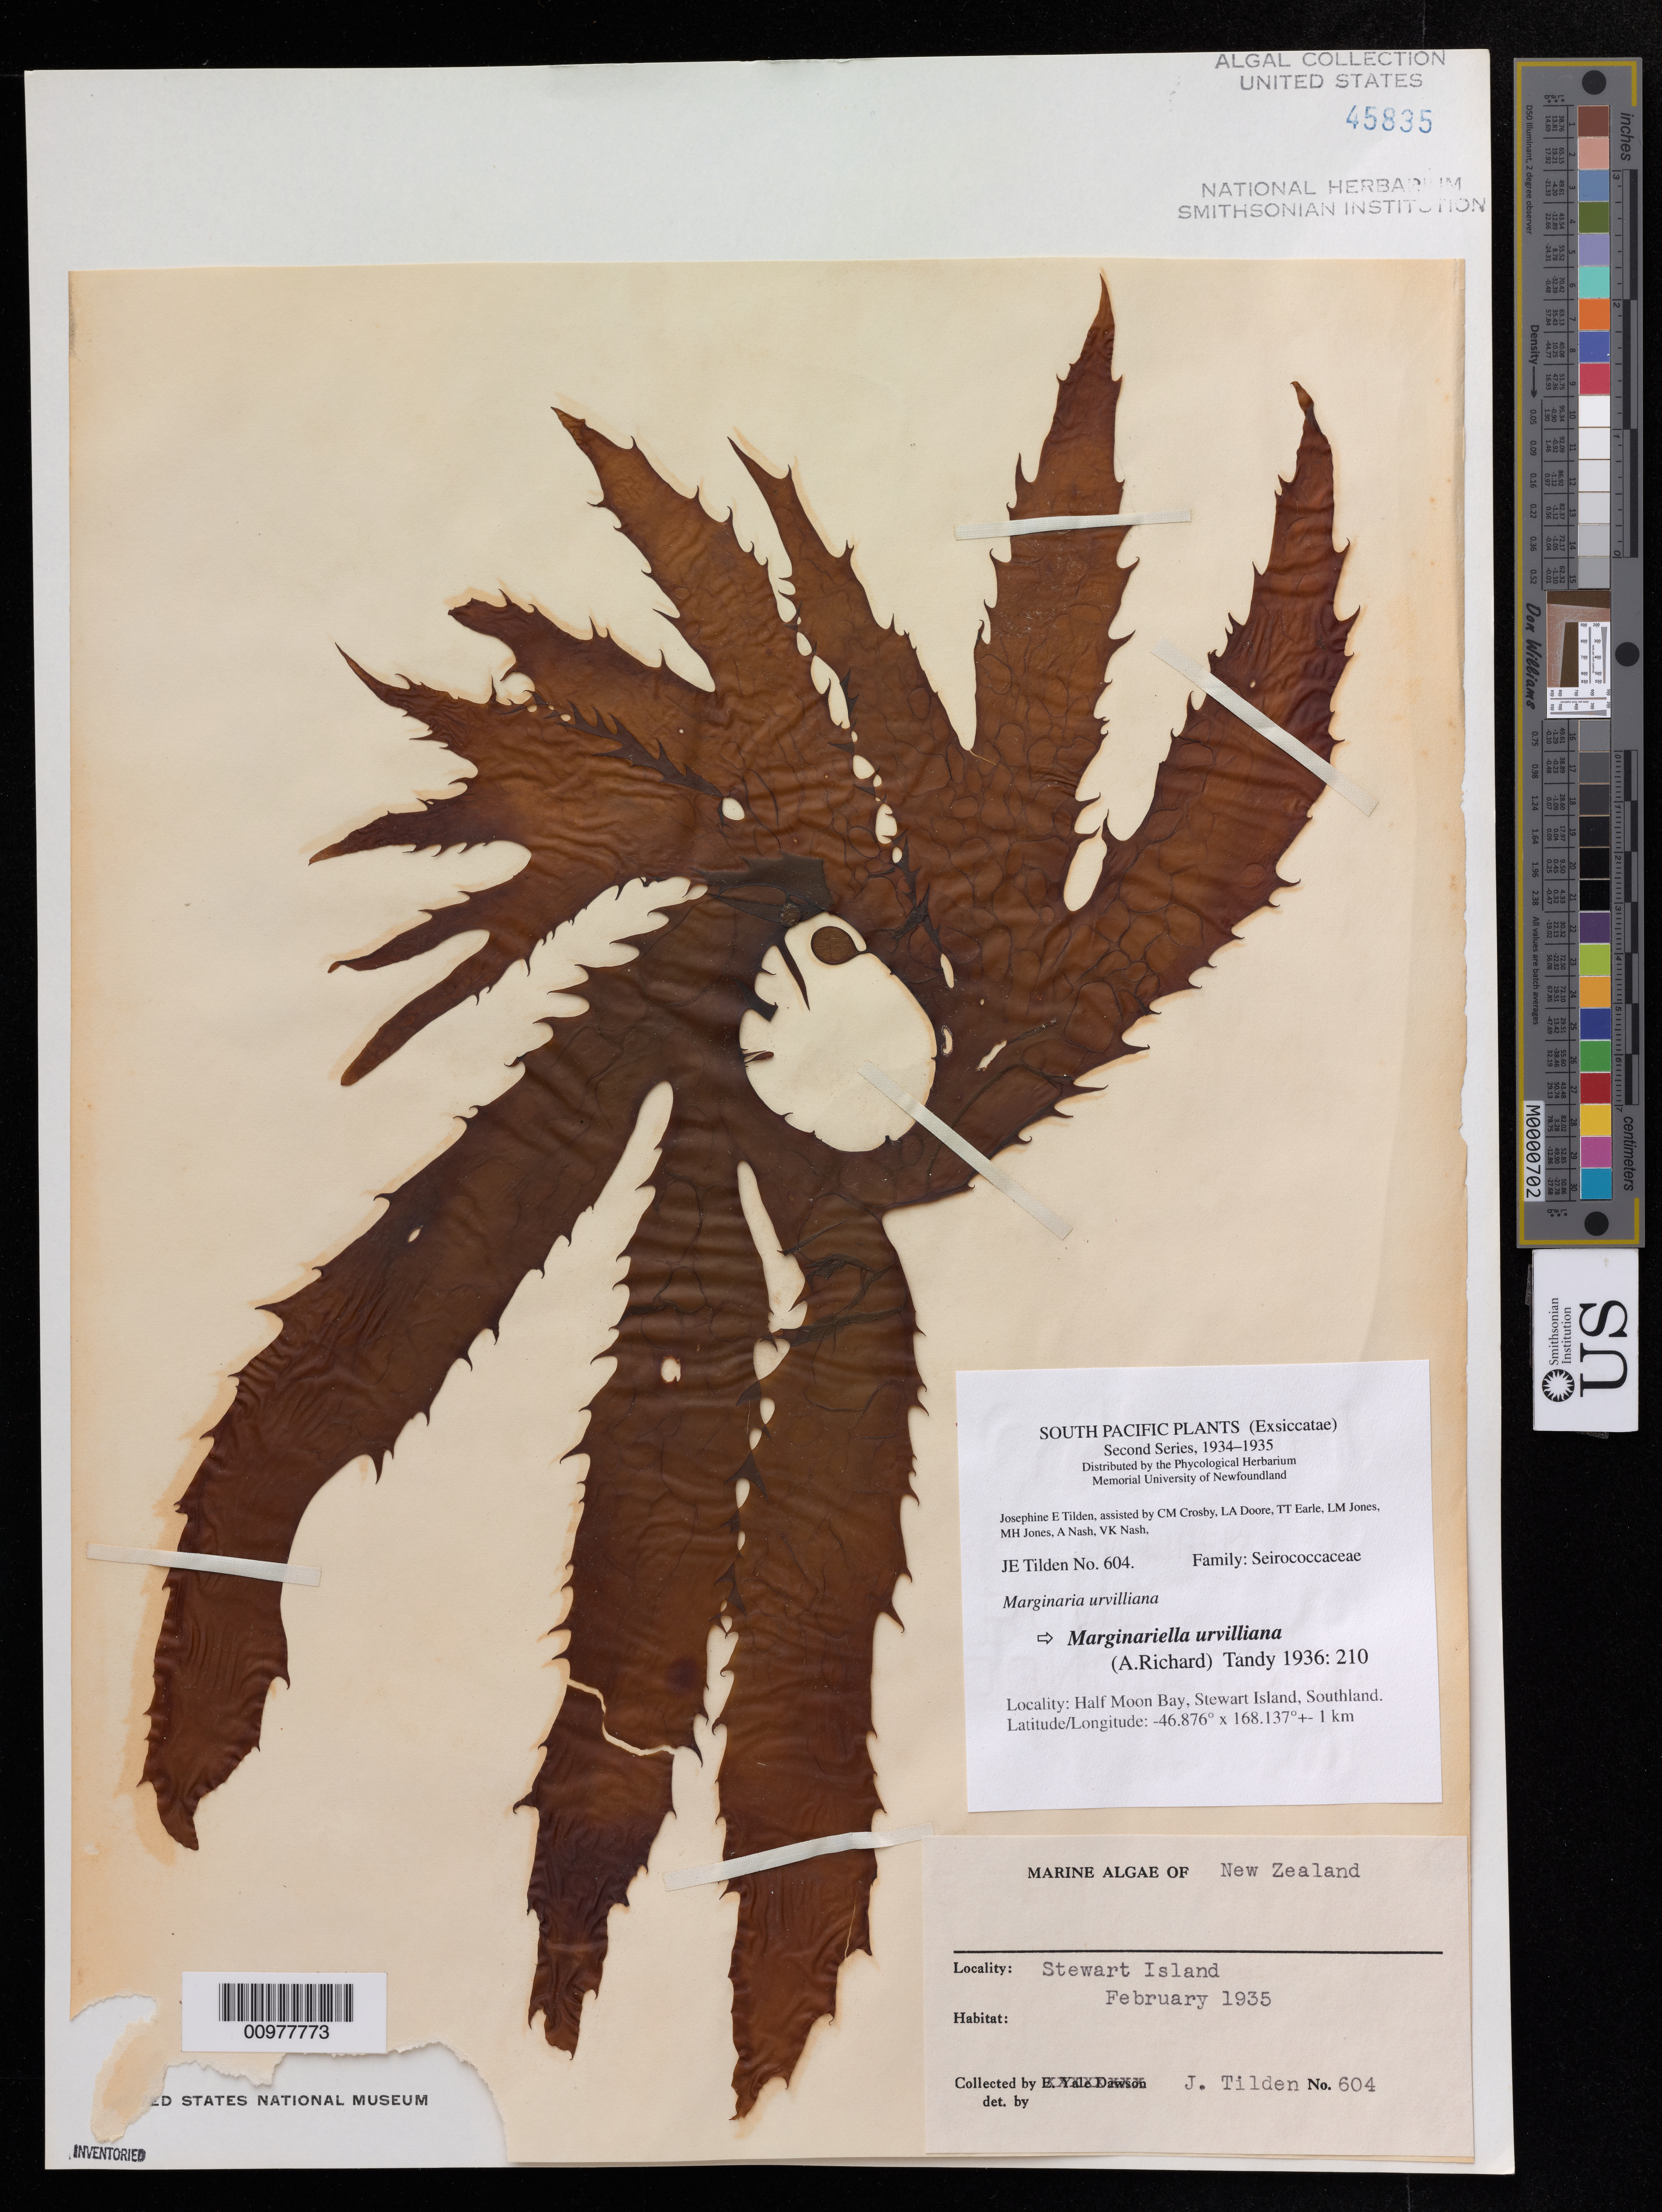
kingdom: Chromista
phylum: Ochrophyta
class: Phaeophyceae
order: Fucales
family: Seirococcaceae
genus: Marginariella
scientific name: Marginariella urvilliana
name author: (A. Richard) Tandy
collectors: J. E. Tilden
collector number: JET 604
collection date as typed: Feb 1935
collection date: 1935-02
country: New Zealand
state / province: Southland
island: Stewart Island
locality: Half Moon Bay.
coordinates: -46.876, 168.137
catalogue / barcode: US 45835